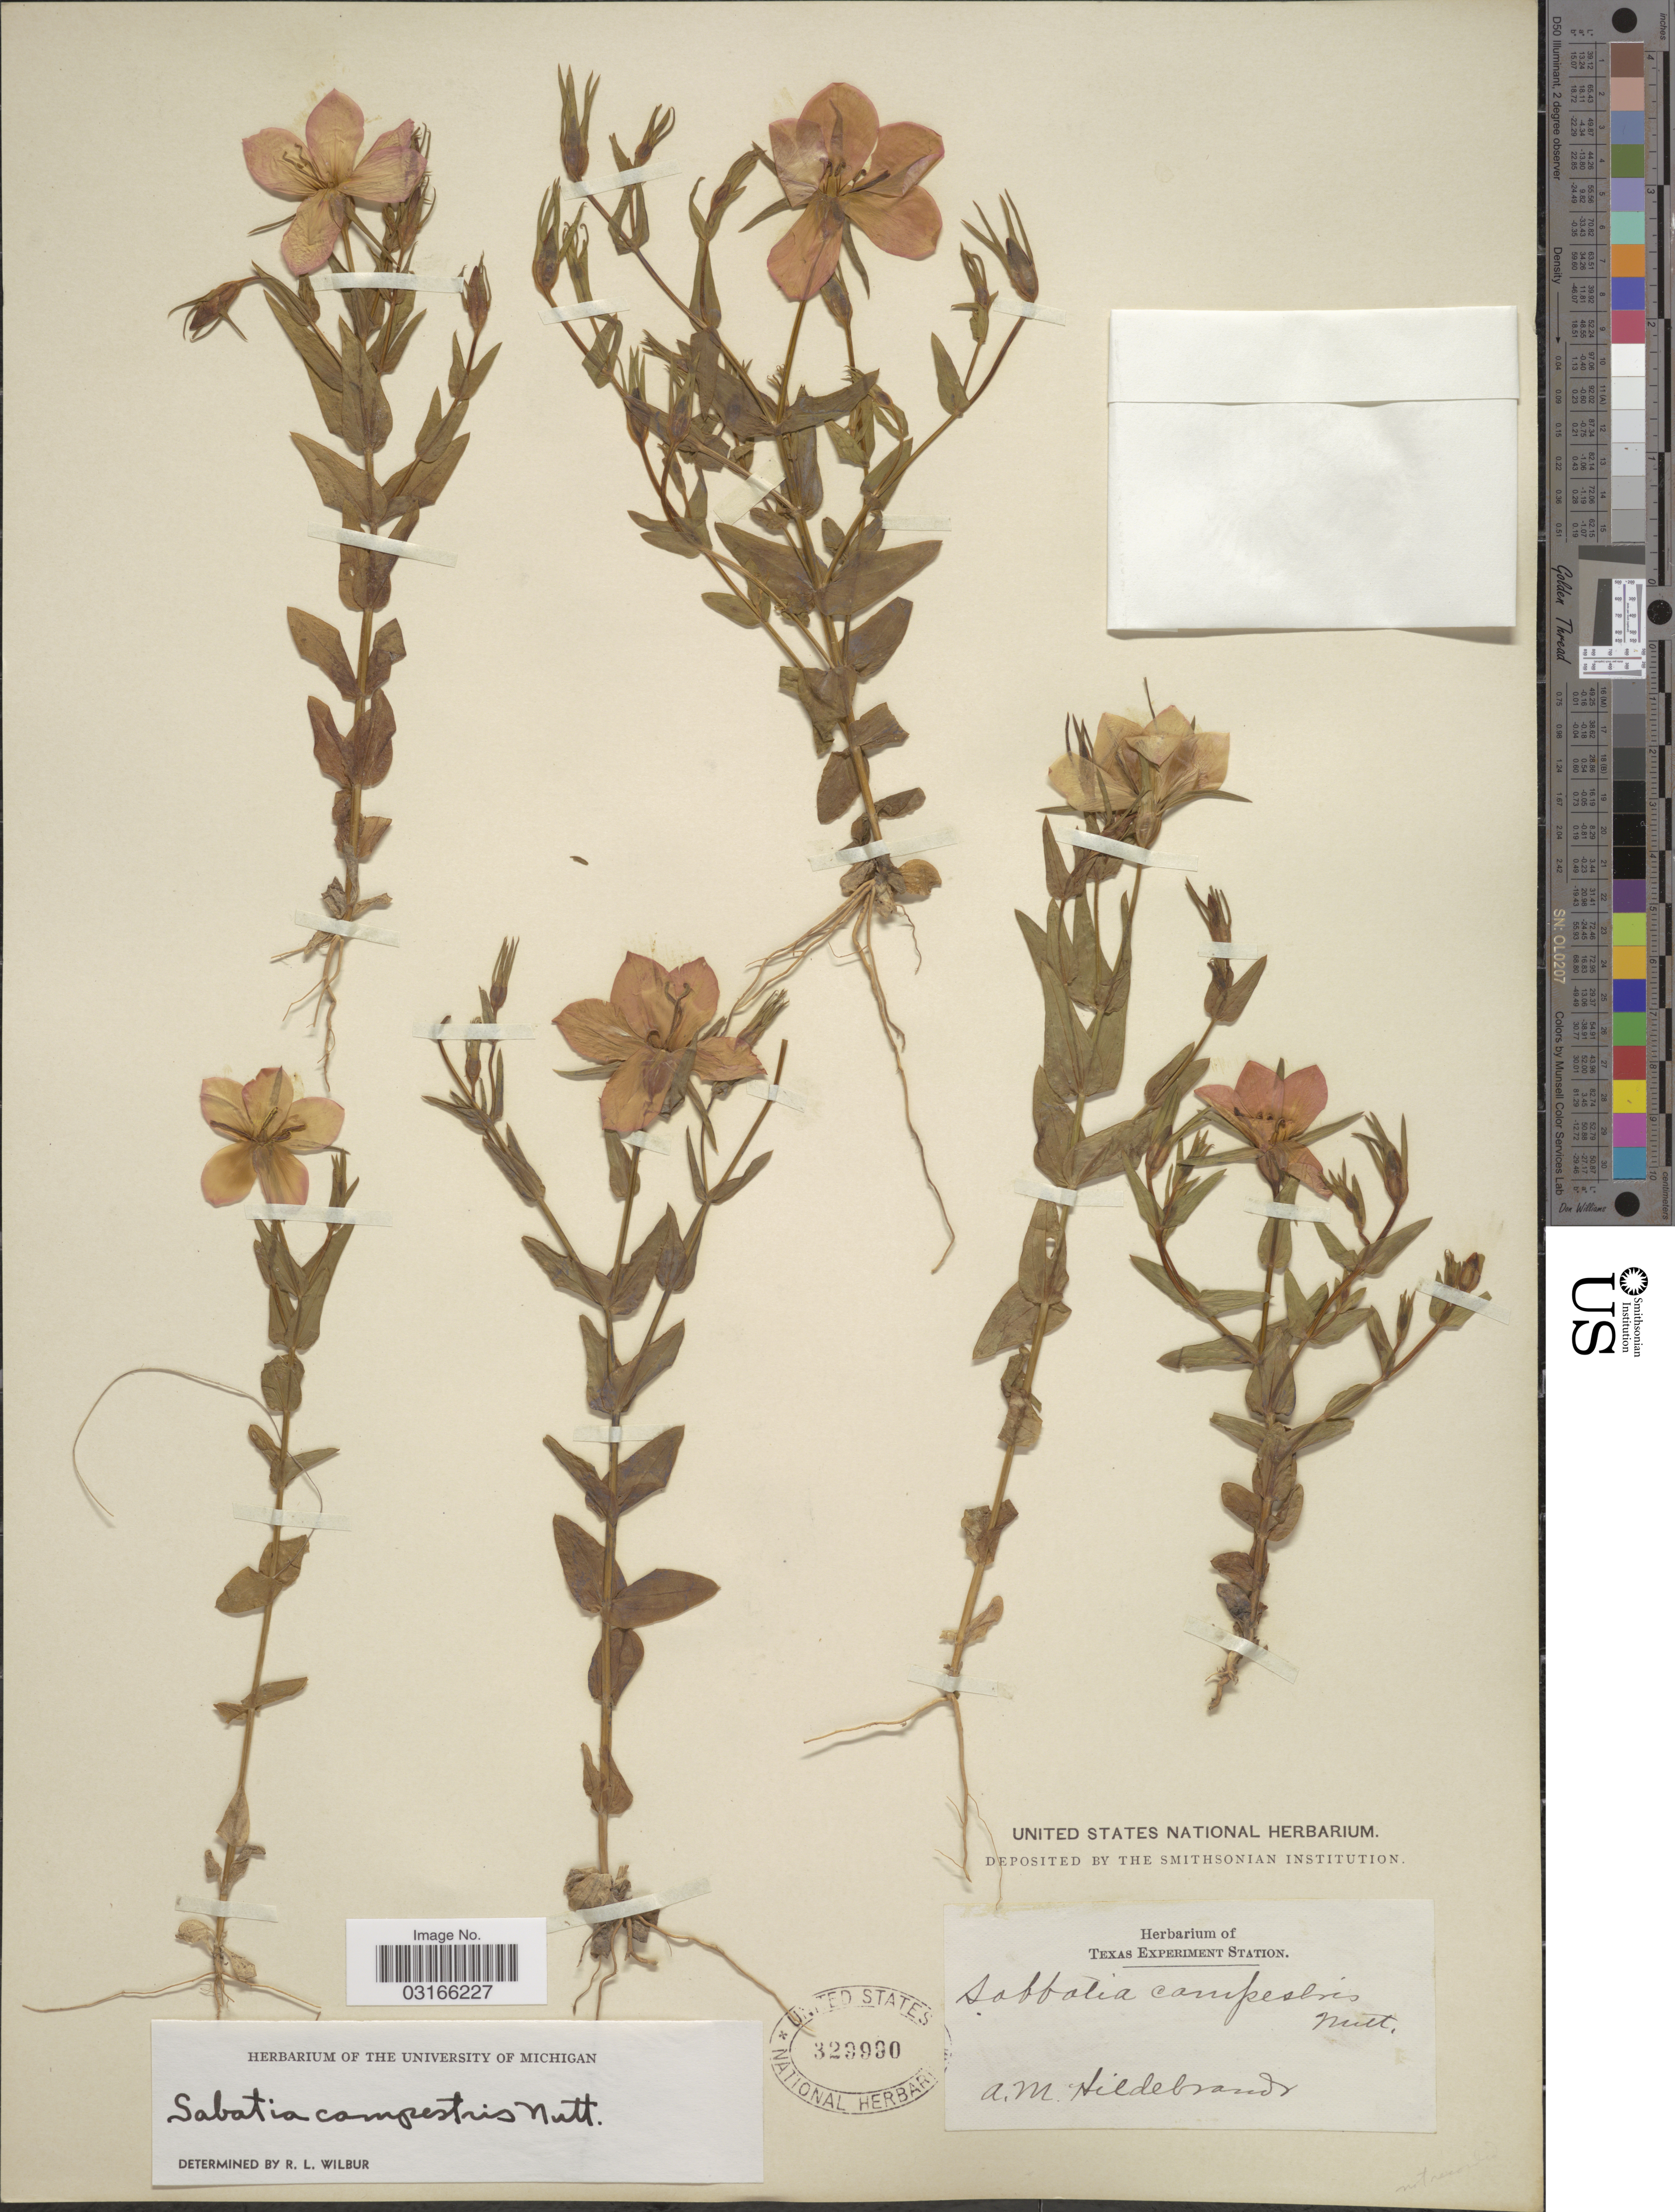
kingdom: Plantae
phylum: Tracheophyta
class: Magnoliopsida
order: Gentianales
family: Gentianaceae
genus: Sabatia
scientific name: Sabatia campestris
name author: Nutt.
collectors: A. Hildebrandt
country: United States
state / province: Texas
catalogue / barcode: US 329990